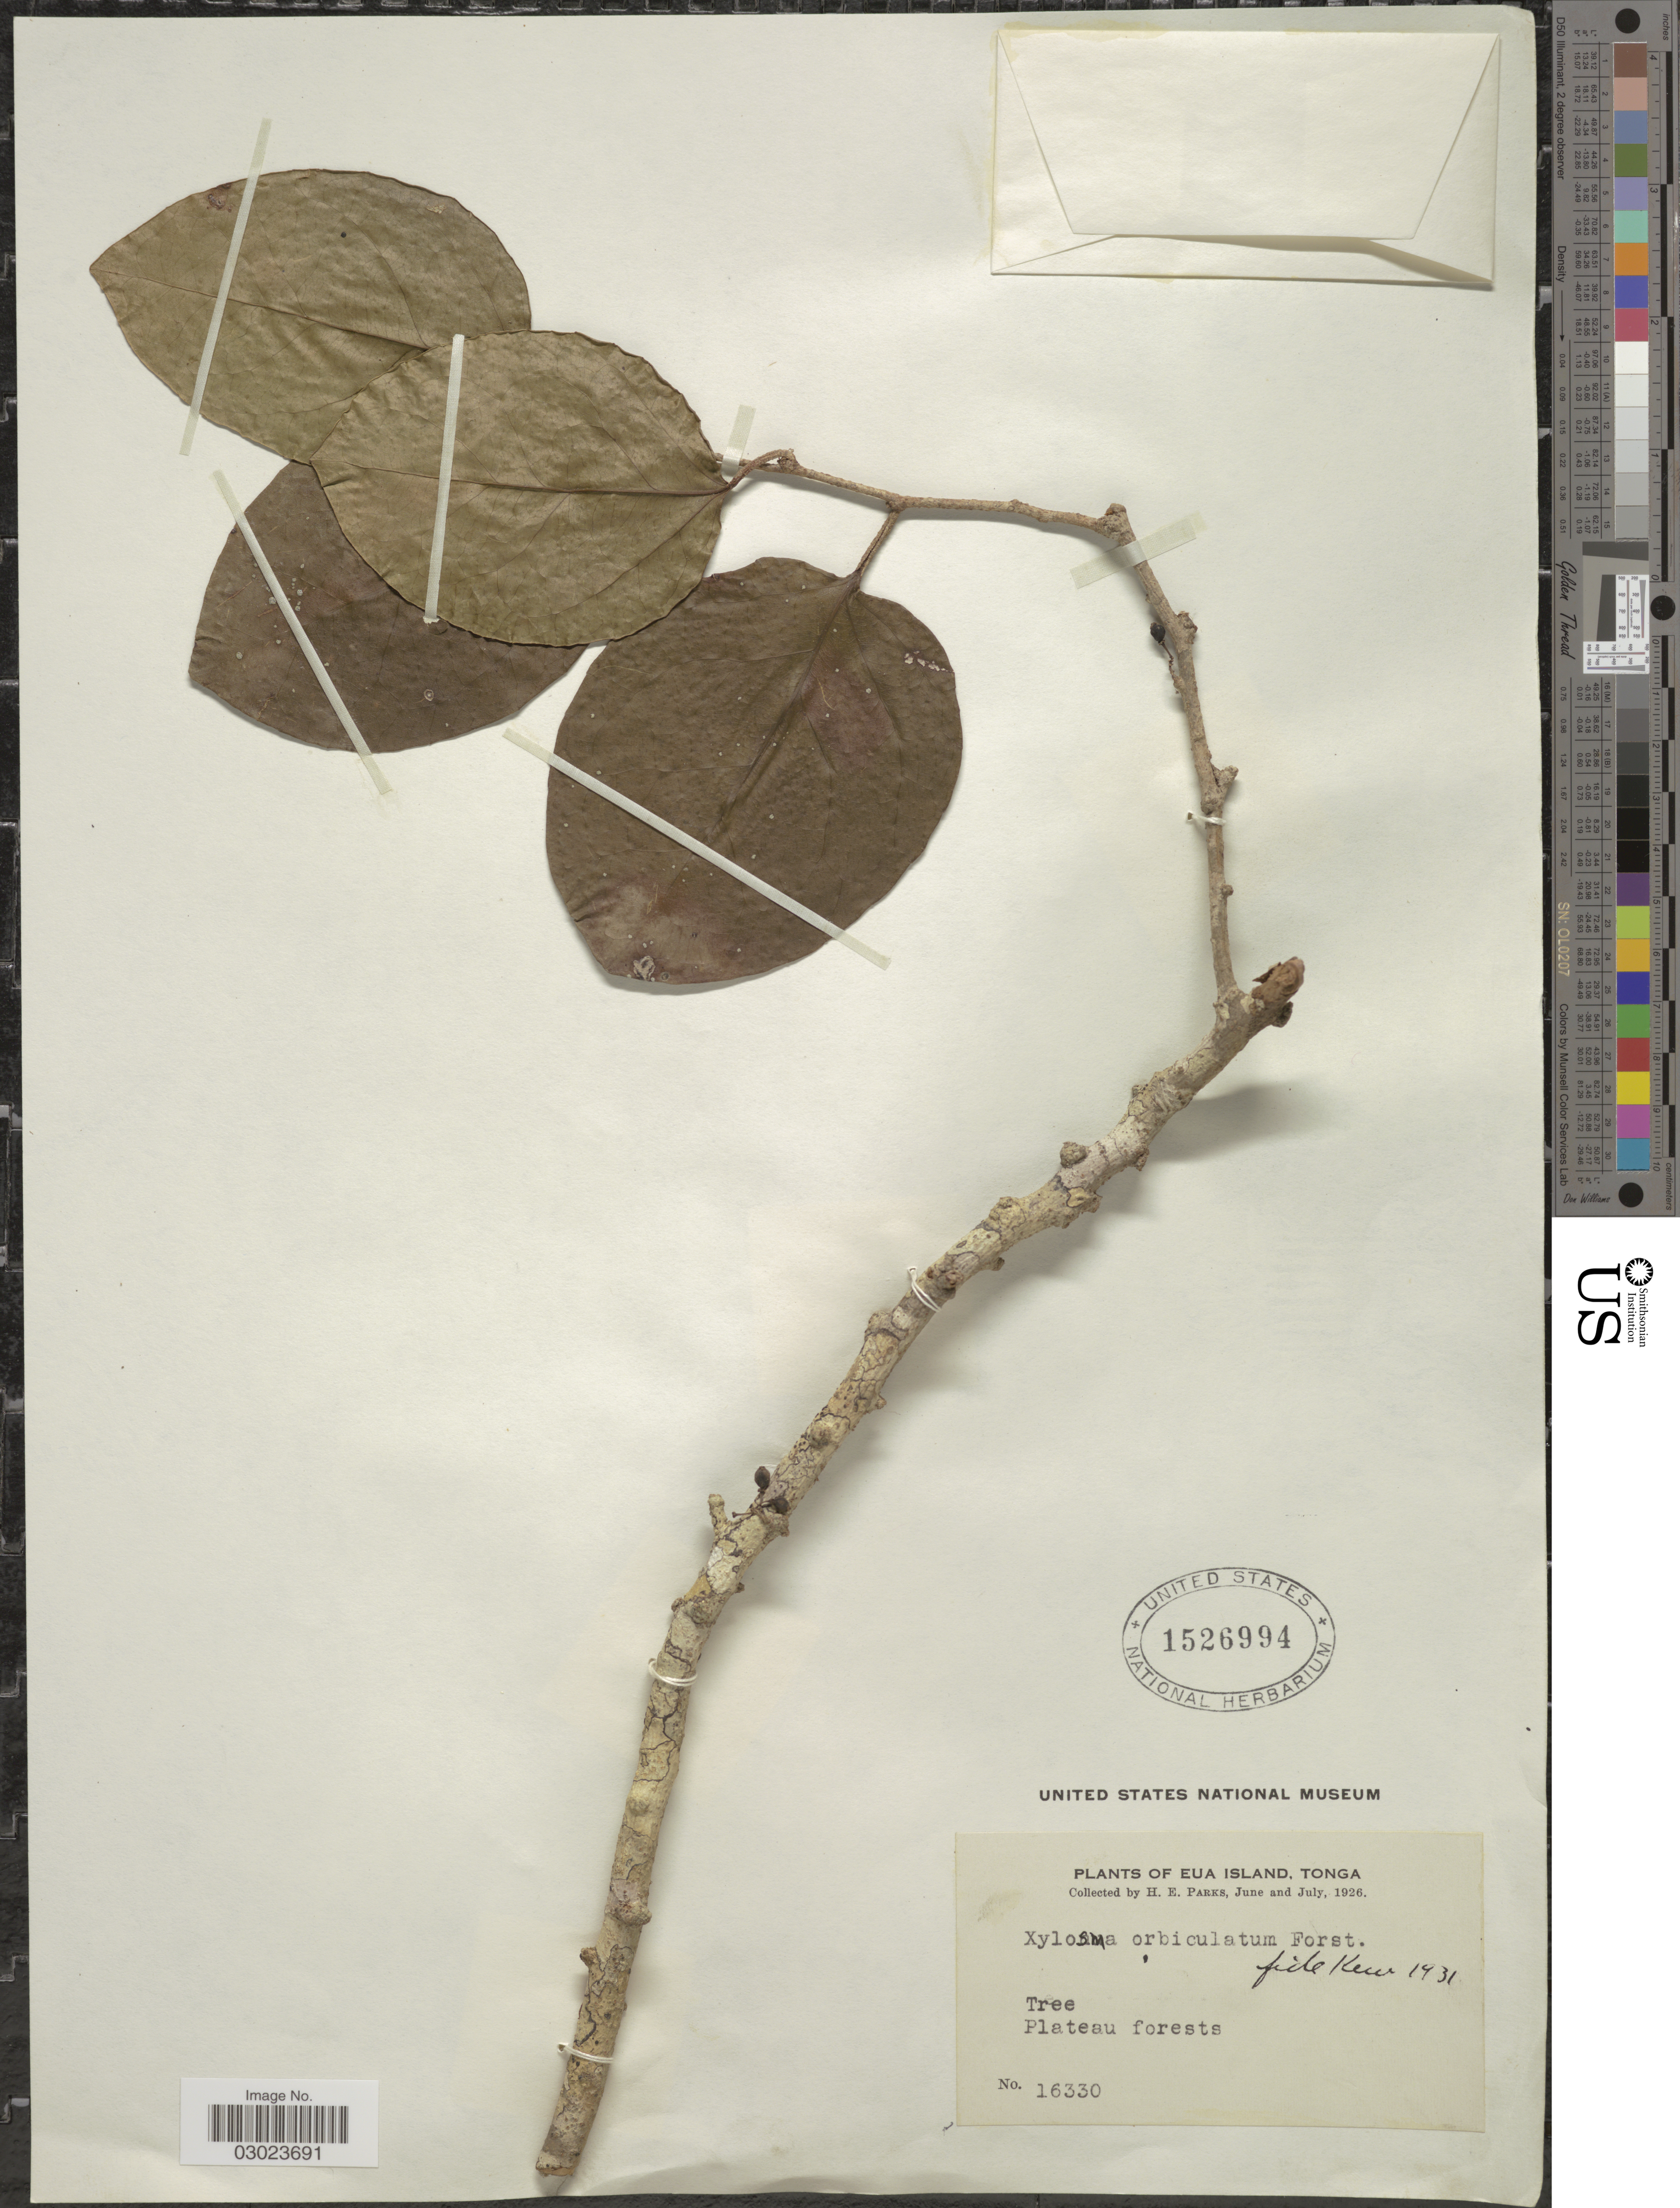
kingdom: Plantae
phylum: Tracheophyta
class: Magnoliopsida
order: Malpighiales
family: Salicaceae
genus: Xylosma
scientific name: Xylosma smithiana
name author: Fosberg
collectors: H. E. Parks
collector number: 16330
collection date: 1926-06/1926-07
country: Tonga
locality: Eua Island.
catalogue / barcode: US 1526994